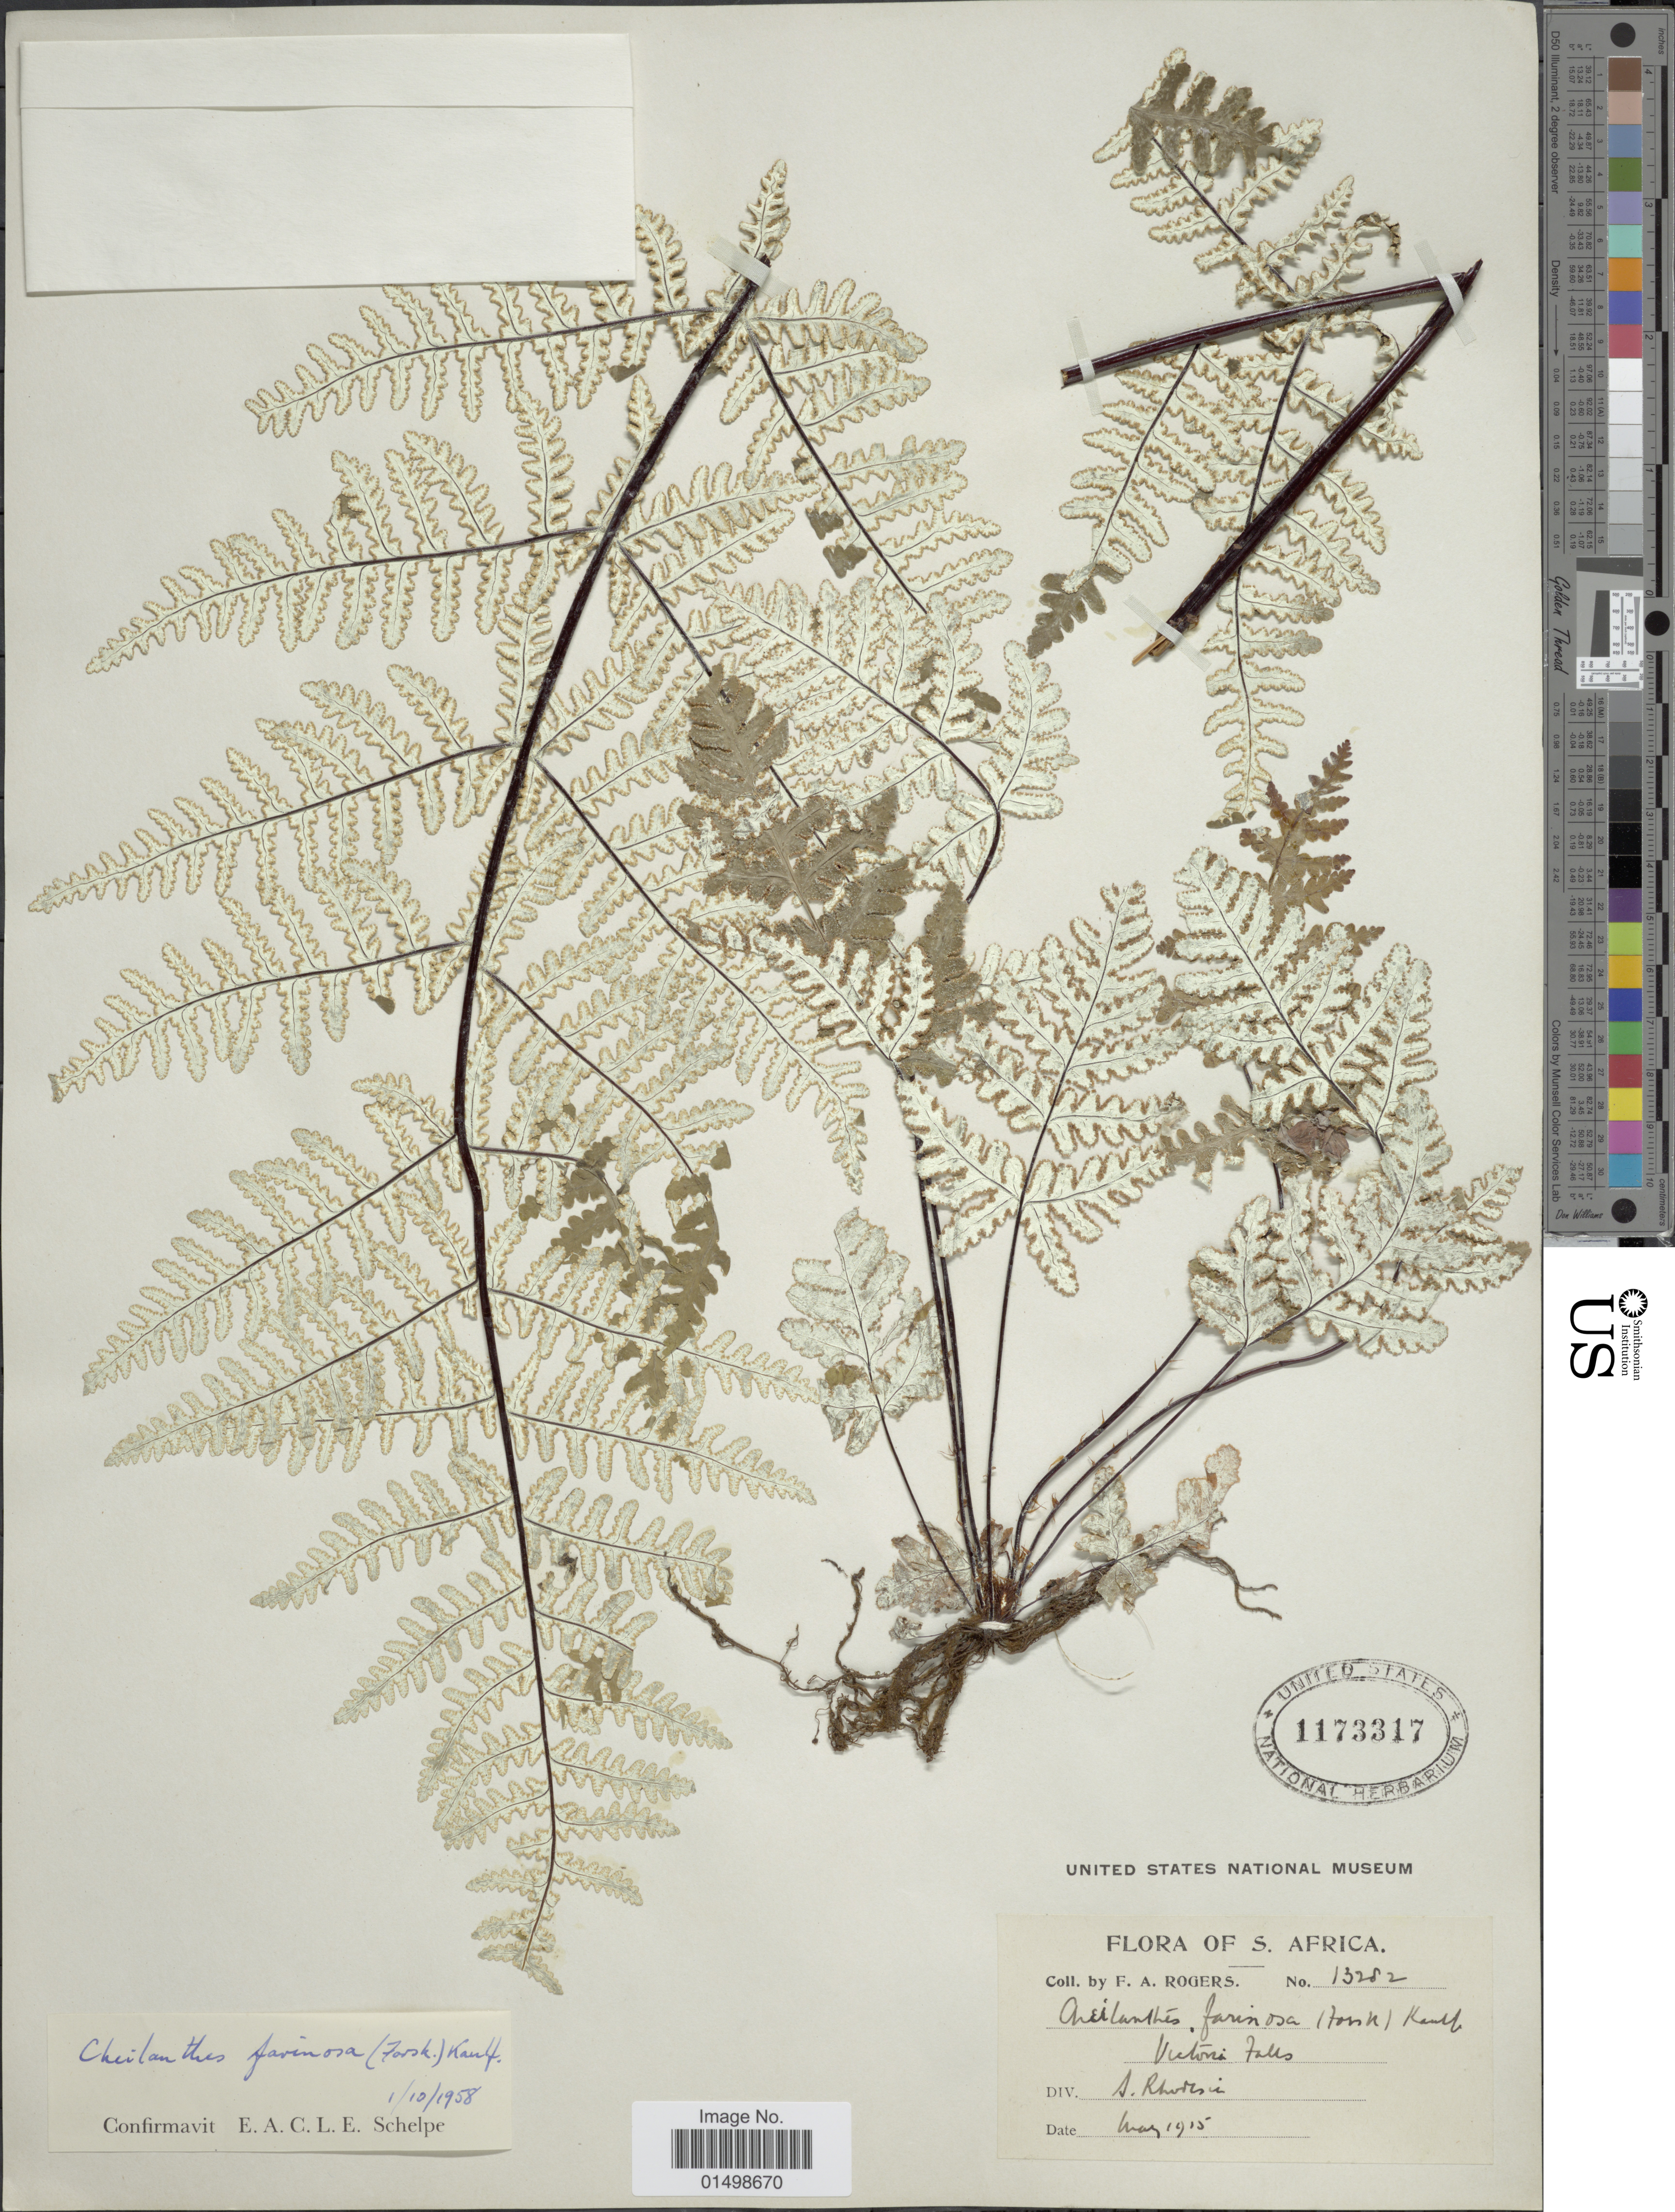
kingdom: Plantae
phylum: Tracheophyta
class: Polypodiopsida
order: Polypodiales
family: Pteridaceae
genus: Aleuritopteris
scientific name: Aleuritopteris farinosa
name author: (Forssk.) Fée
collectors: F. A. Rogers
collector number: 13282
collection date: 1915-05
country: South Africa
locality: Victoria Falls.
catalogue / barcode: US 1173317